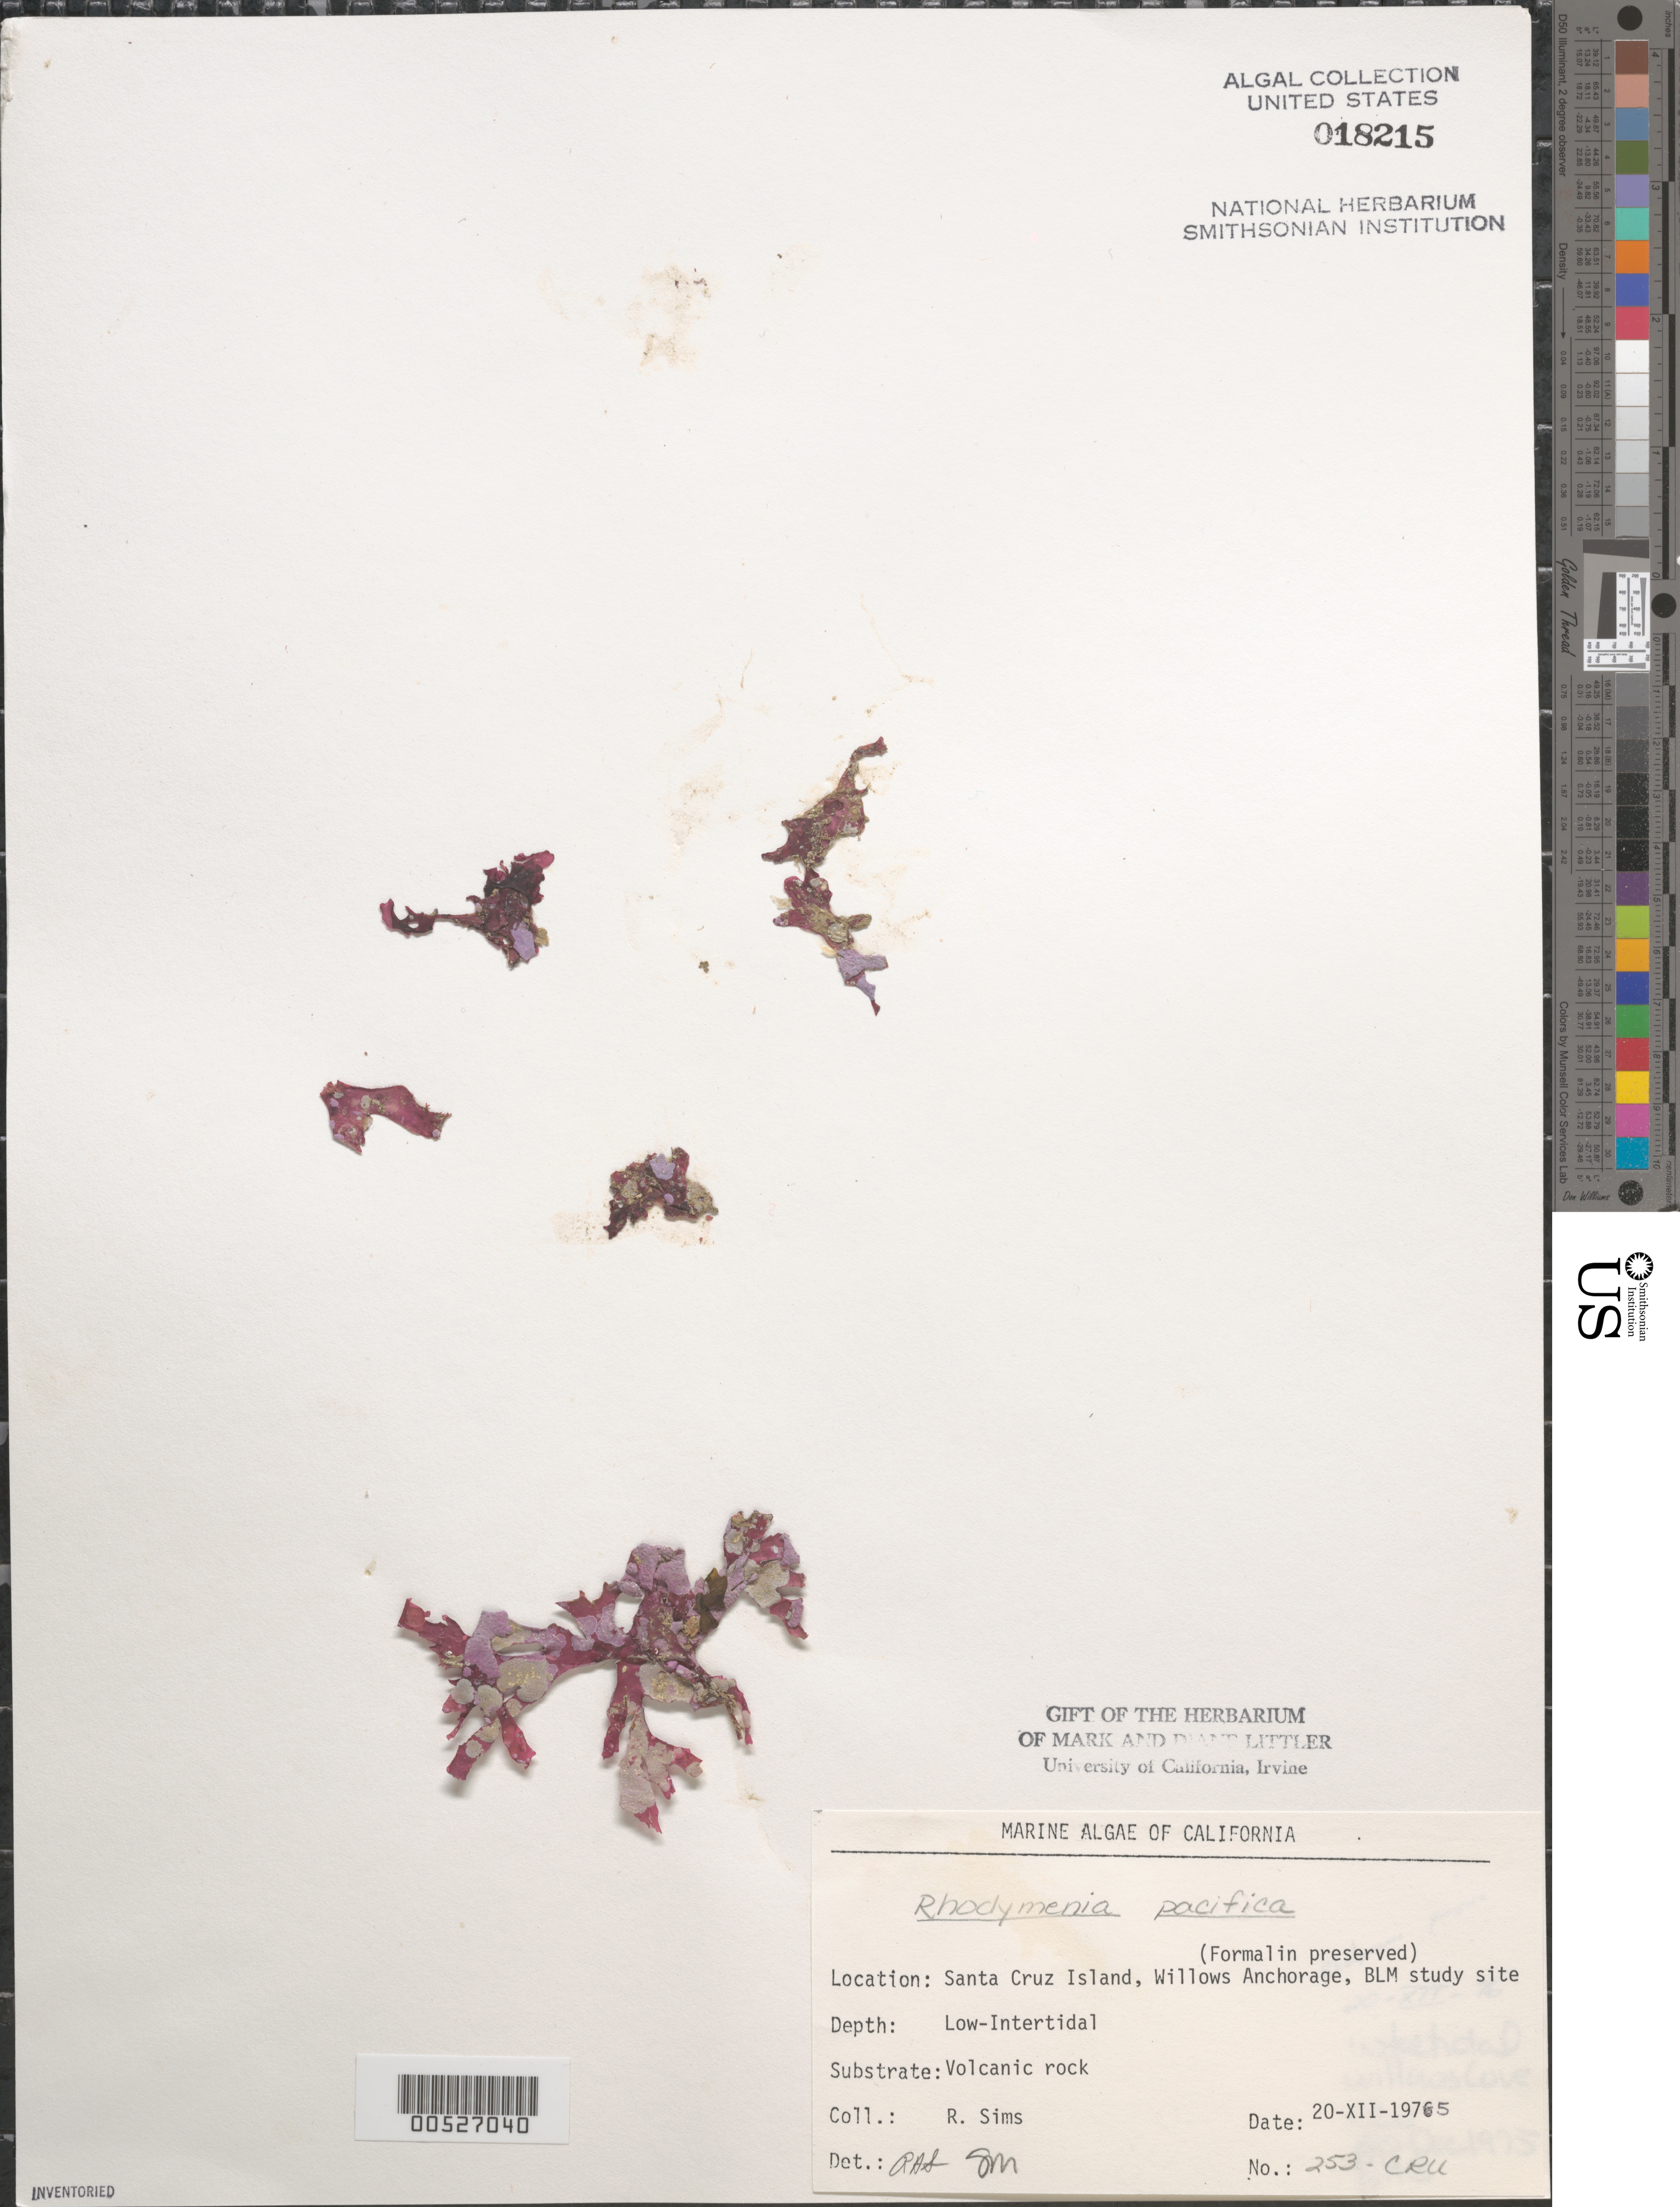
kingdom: Plantae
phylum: Rhodophyta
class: Florideophyceae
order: Rhodymeniales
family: Rhodymeniaceae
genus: Rhodymenia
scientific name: Rhodymenia pacifica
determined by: Sims, Robert H.; Murray, S. N.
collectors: R. H. Sims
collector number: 253-cru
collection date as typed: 20 Dec 1975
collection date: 1975-12-20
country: United States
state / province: California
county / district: Santa Barbara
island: Santa Cruz Island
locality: Willows Anchorage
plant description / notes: BLM-SOCALBIGHT Rocky Intertidal Survey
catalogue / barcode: US 18215